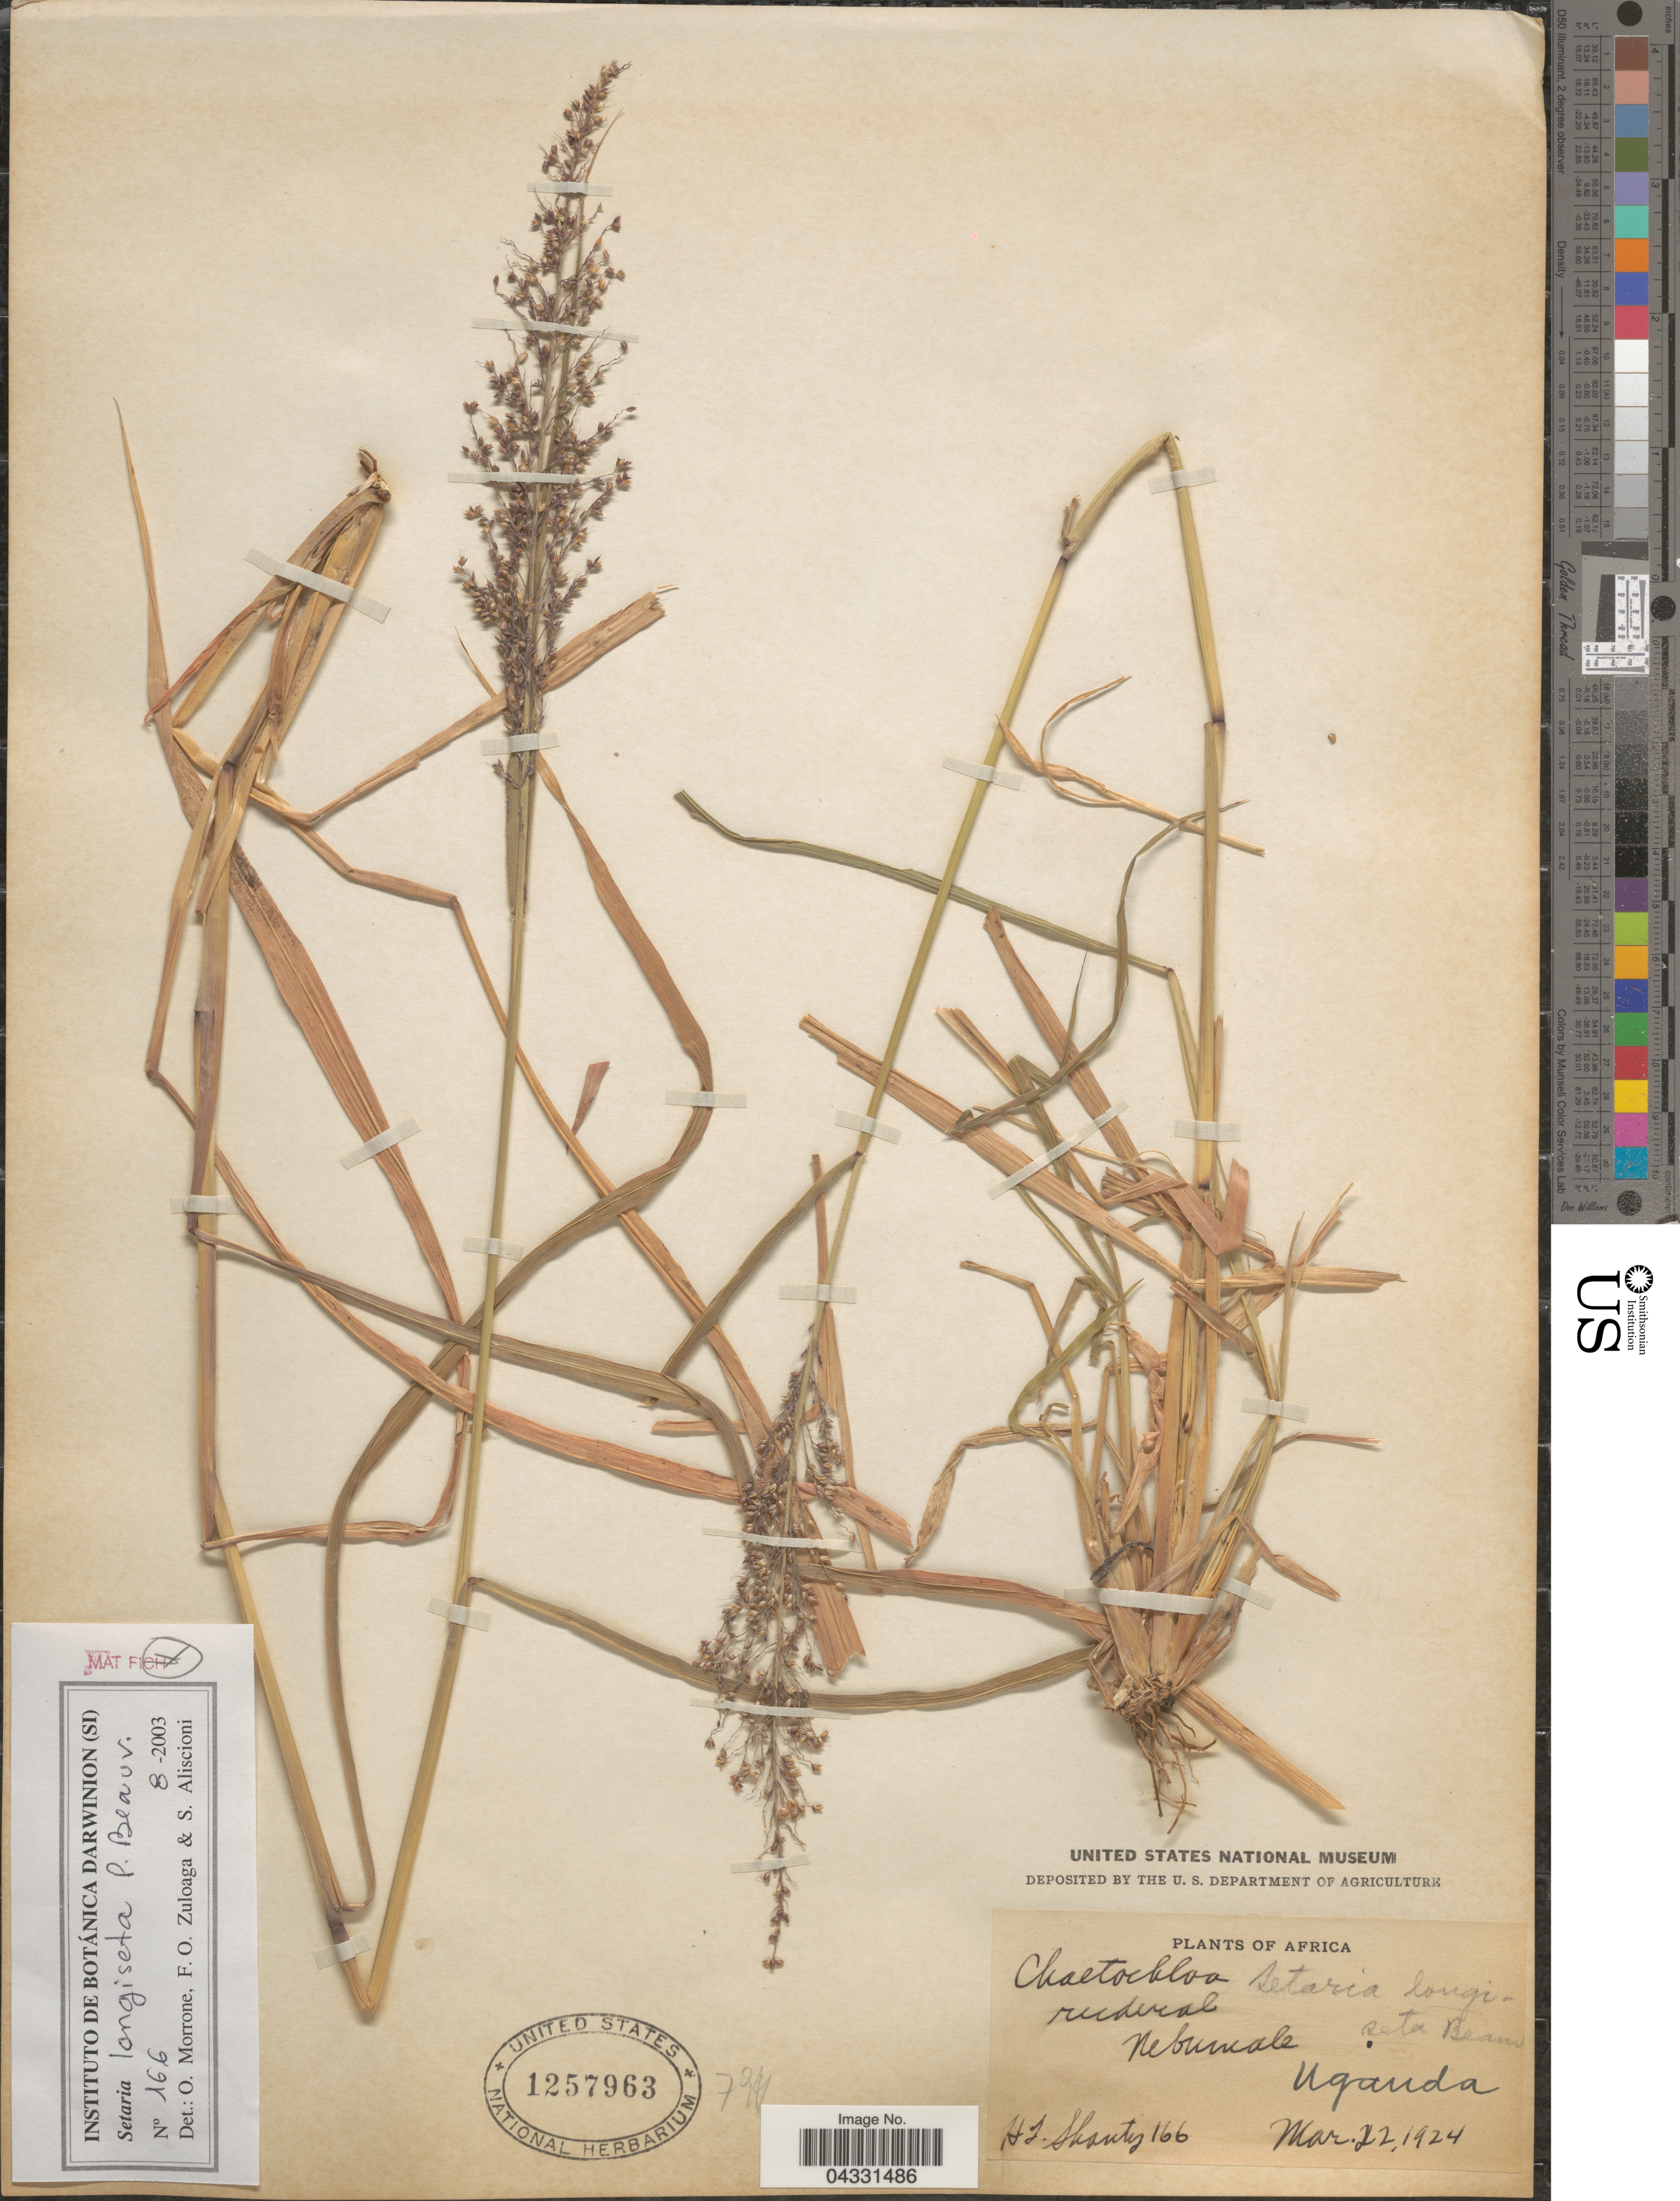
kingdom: Plantae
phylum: Tracheophyta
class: Liliopsida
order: Poales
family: Poaceae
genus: Setaria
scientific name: Setaria longiseta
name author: P. Beauv.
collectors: H. Shantz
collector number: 166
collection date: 1924-03-22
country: Uganda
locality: Nebumale.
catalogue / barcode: US 1257963